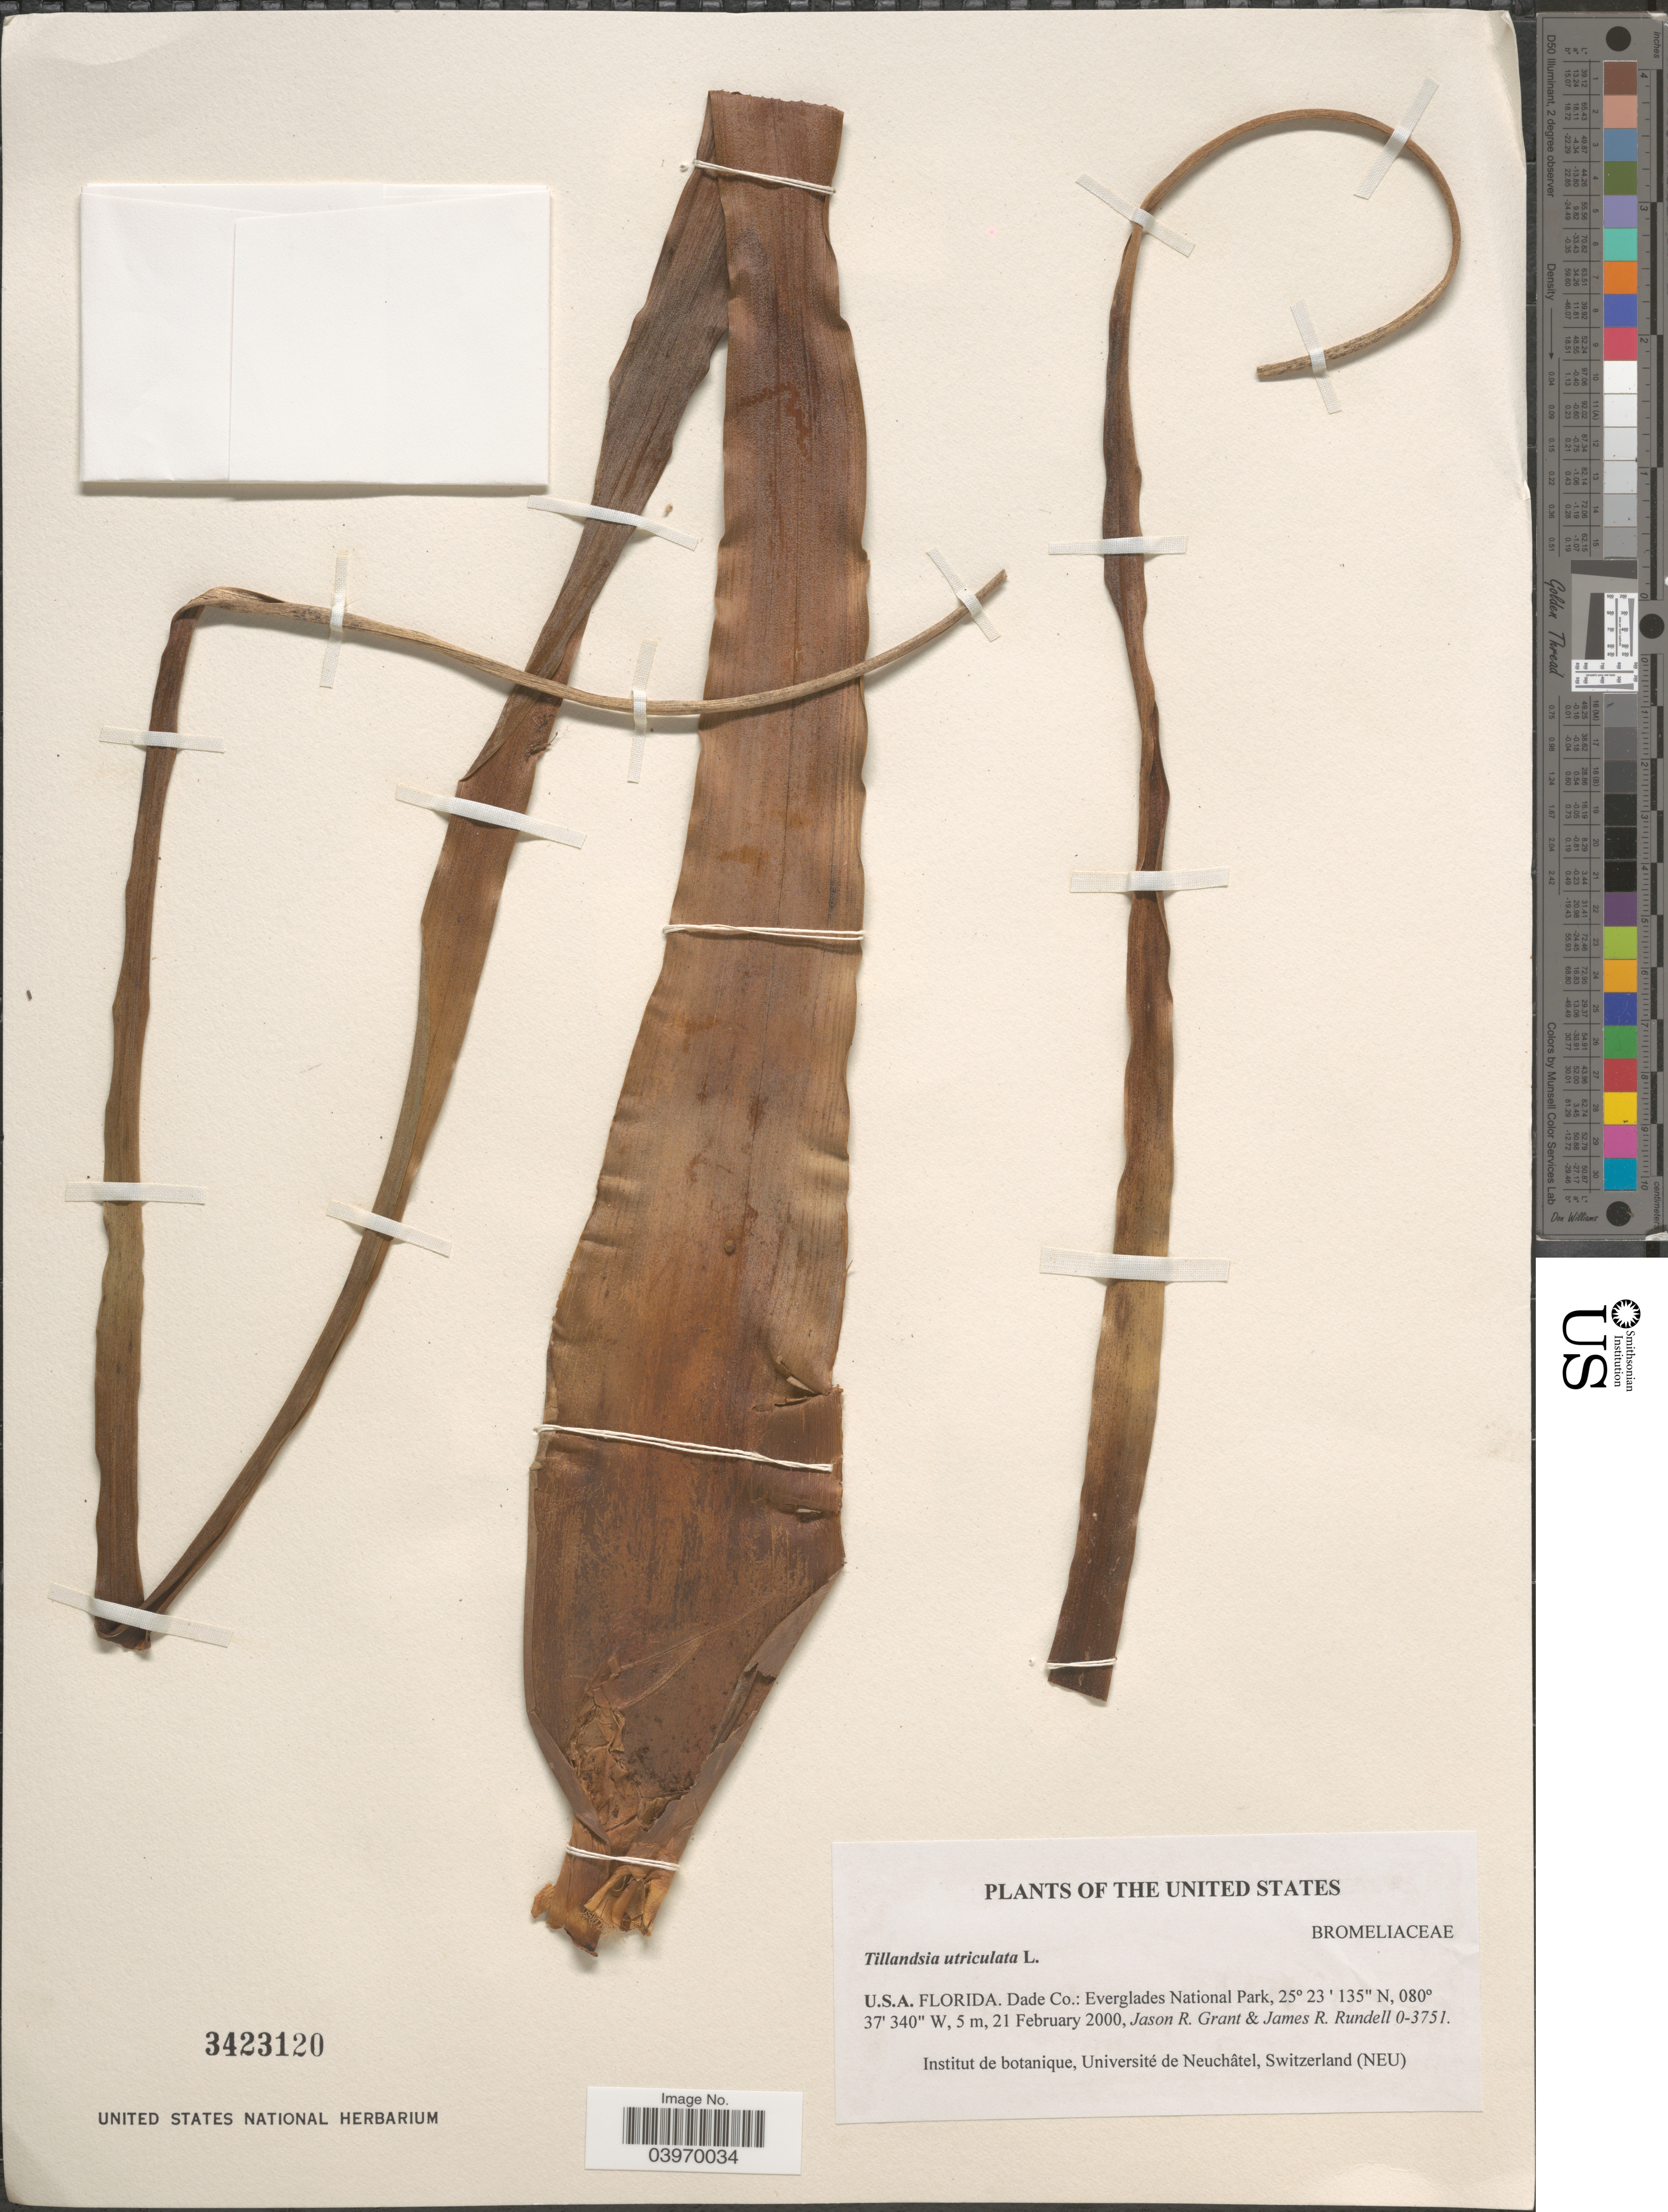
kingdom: Plantae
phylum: Tracheophyta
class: Liliopsida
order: Poales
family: Bromeliaceae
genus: Tillandsia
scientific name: Tillandsia utriculata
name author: L.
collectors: J. R. Grant & J. R. Rundell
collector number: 0-3751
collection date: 2000-02-21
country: United States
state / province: Florida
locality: Dade Co.: Everglades National Park.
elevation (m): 5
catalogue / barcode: US 3423120